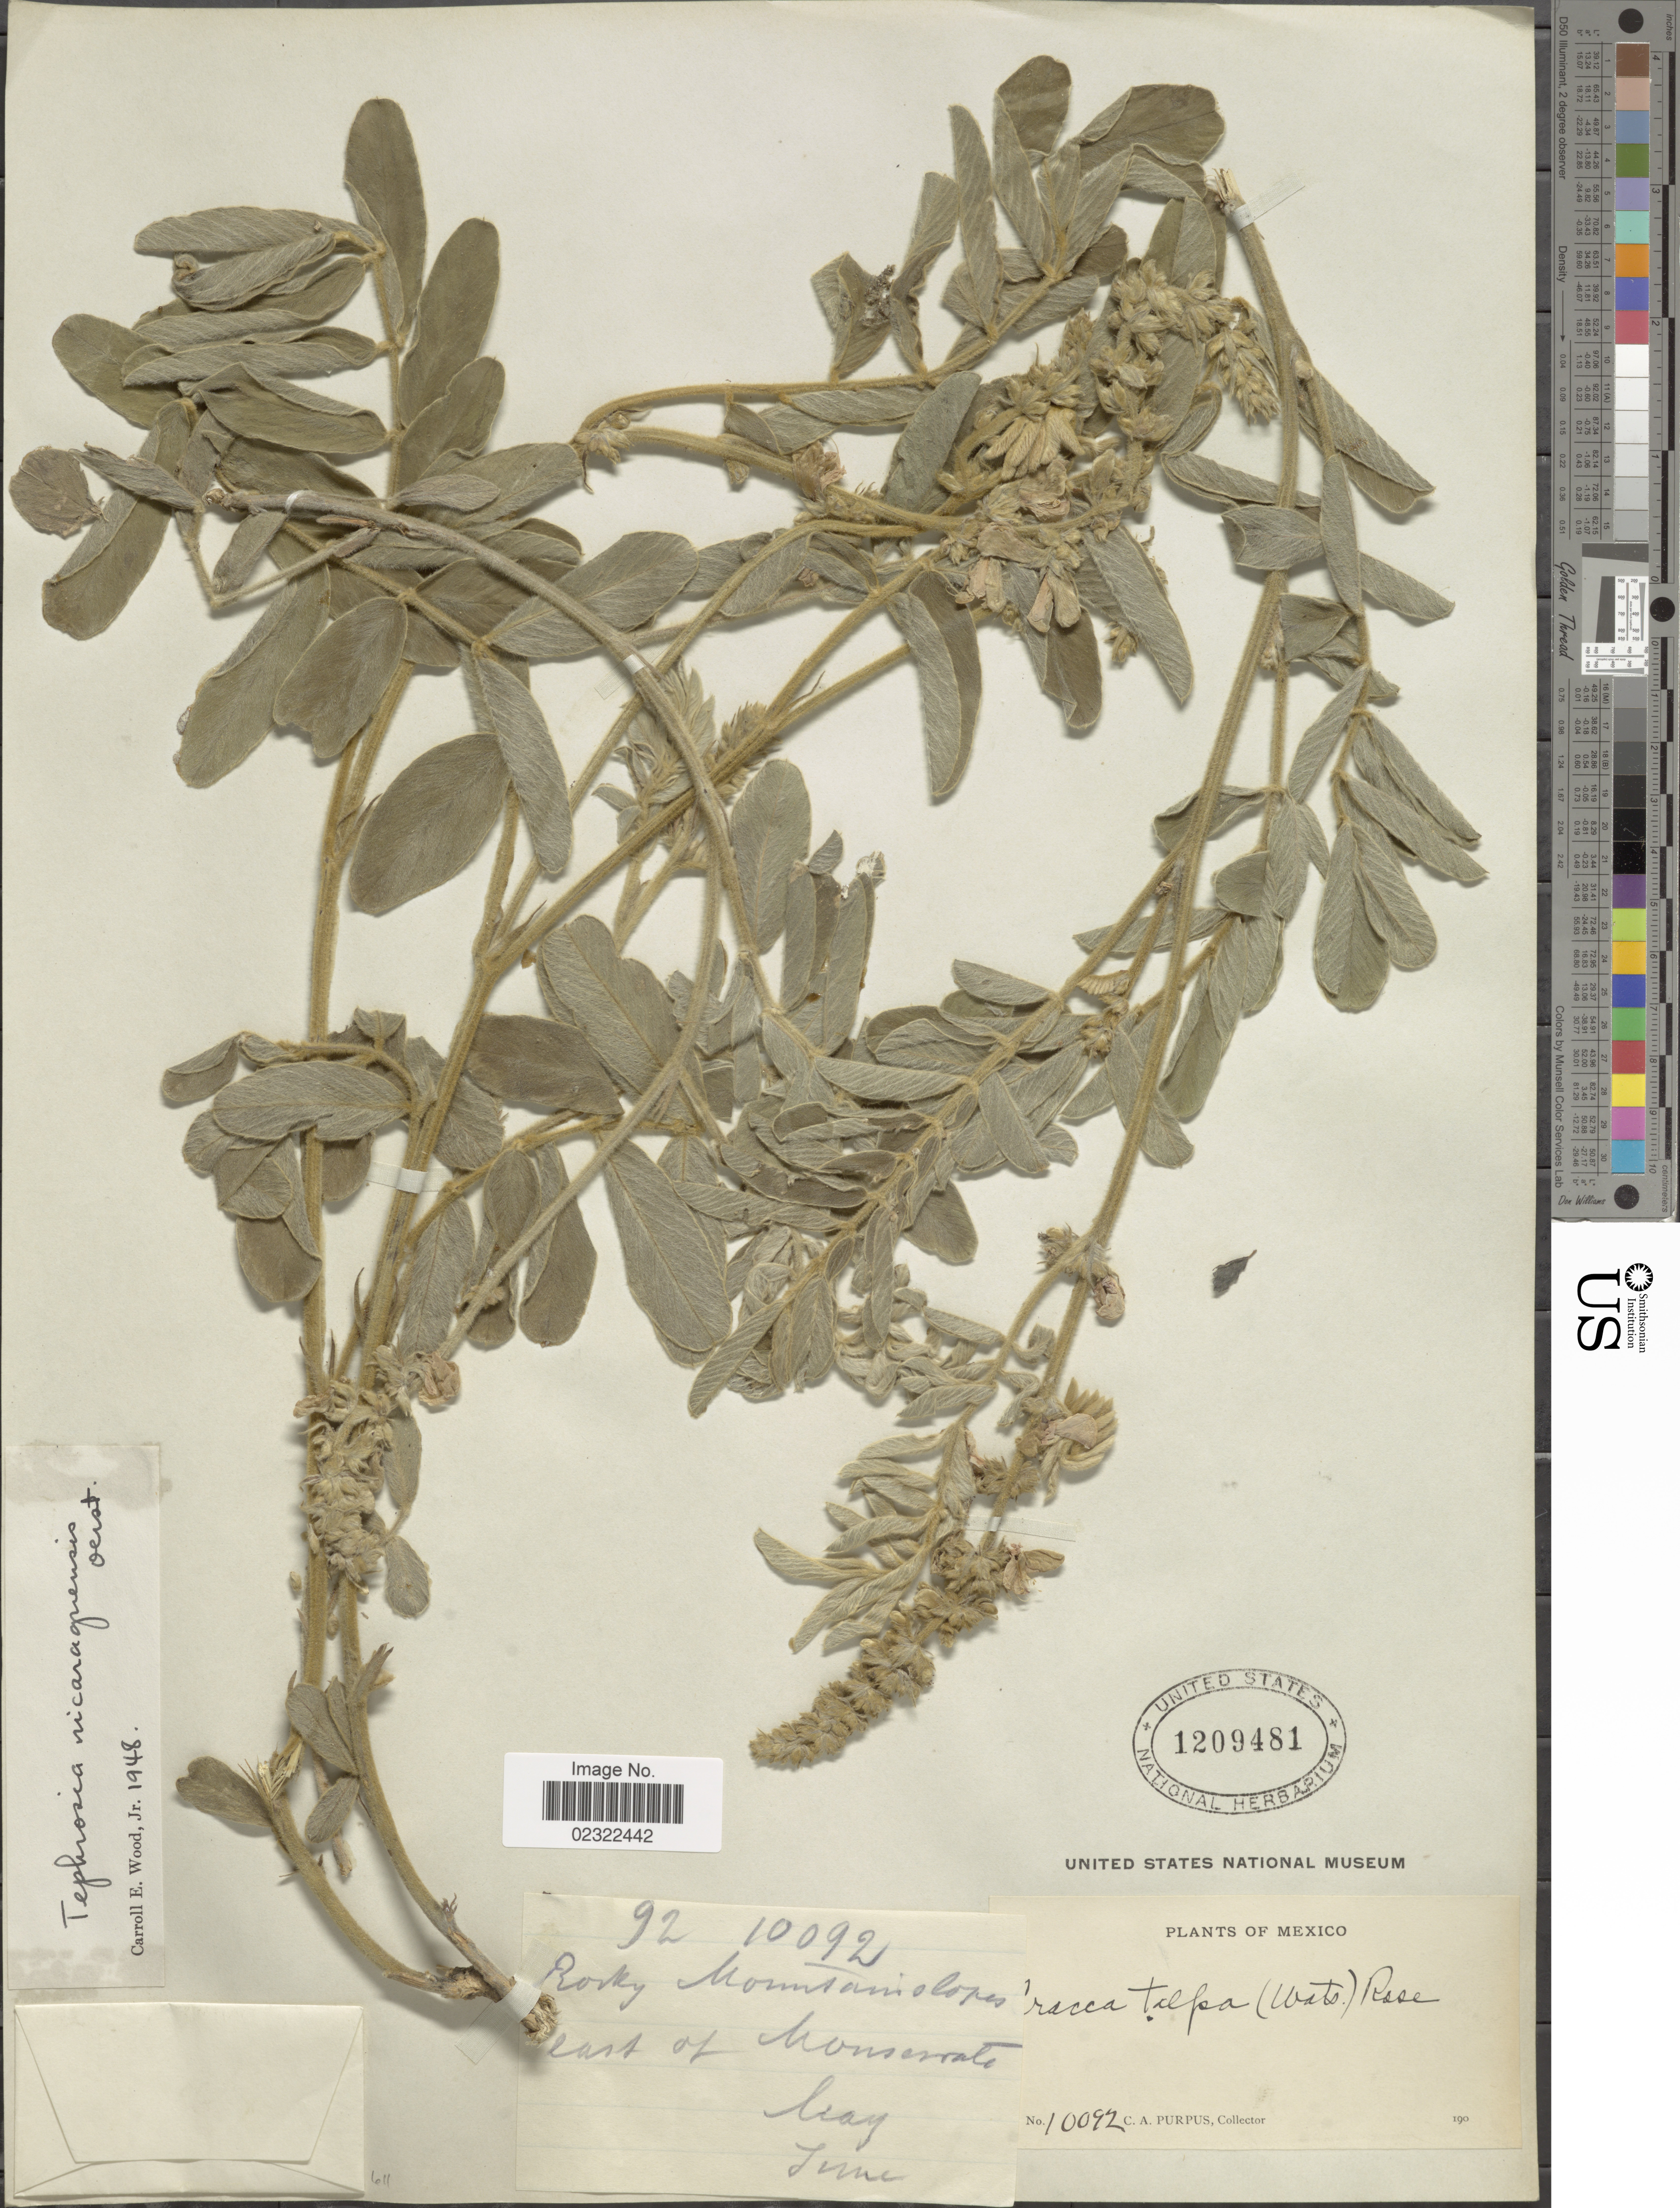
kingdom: Plantae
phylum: Tracheophyta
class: Magnoliopsida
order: Fabales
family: Fabaceae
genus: Tephrosia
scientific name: Tephrosia nicaraguensis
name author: Oerst.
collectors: C. A. Purpus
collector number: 10092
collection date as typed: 190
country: Mexico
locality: East of Monserate, Mexico.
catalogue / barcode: US 1209481